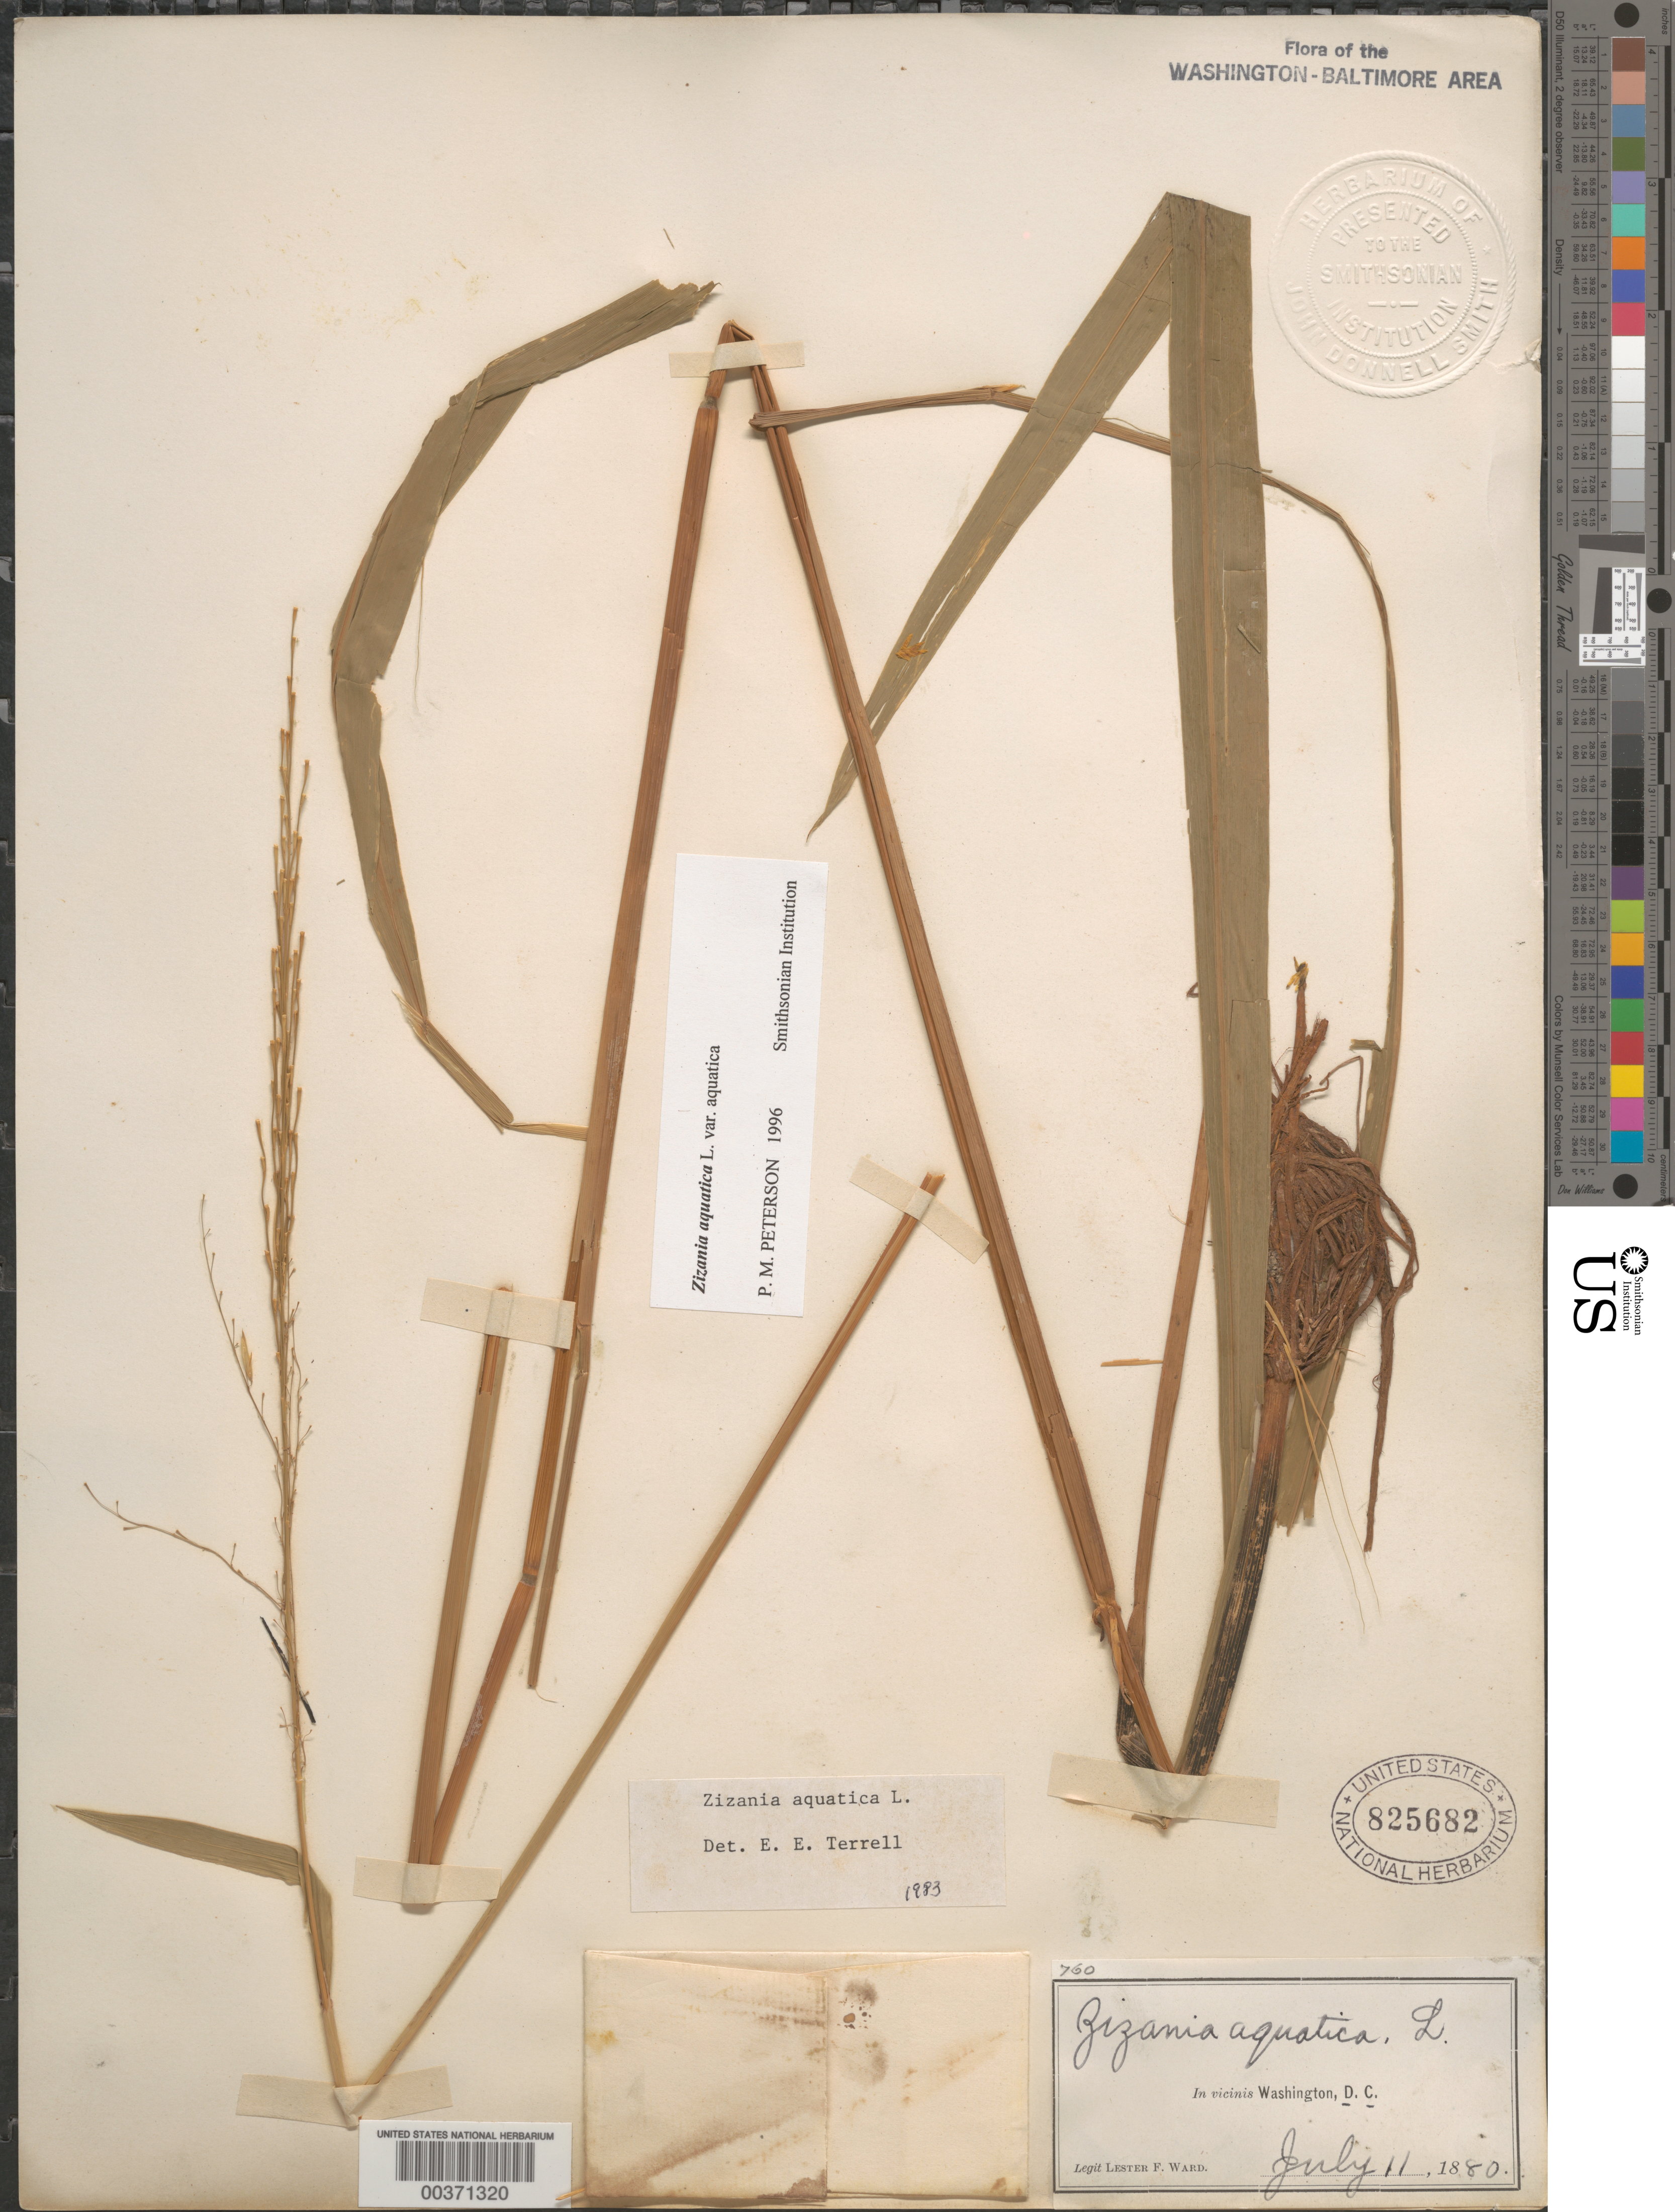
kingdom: Plantae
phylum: Tracheophyta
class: Liliopsida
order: Poales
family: Poaceae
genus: Zizania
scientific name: Zizania aquatica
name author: L.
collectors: L. F. Ward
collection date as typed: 11 Jul 1880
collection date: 1880-07-11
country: United States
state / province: District of Columbia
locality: Washington DC area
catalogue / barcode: US 825682